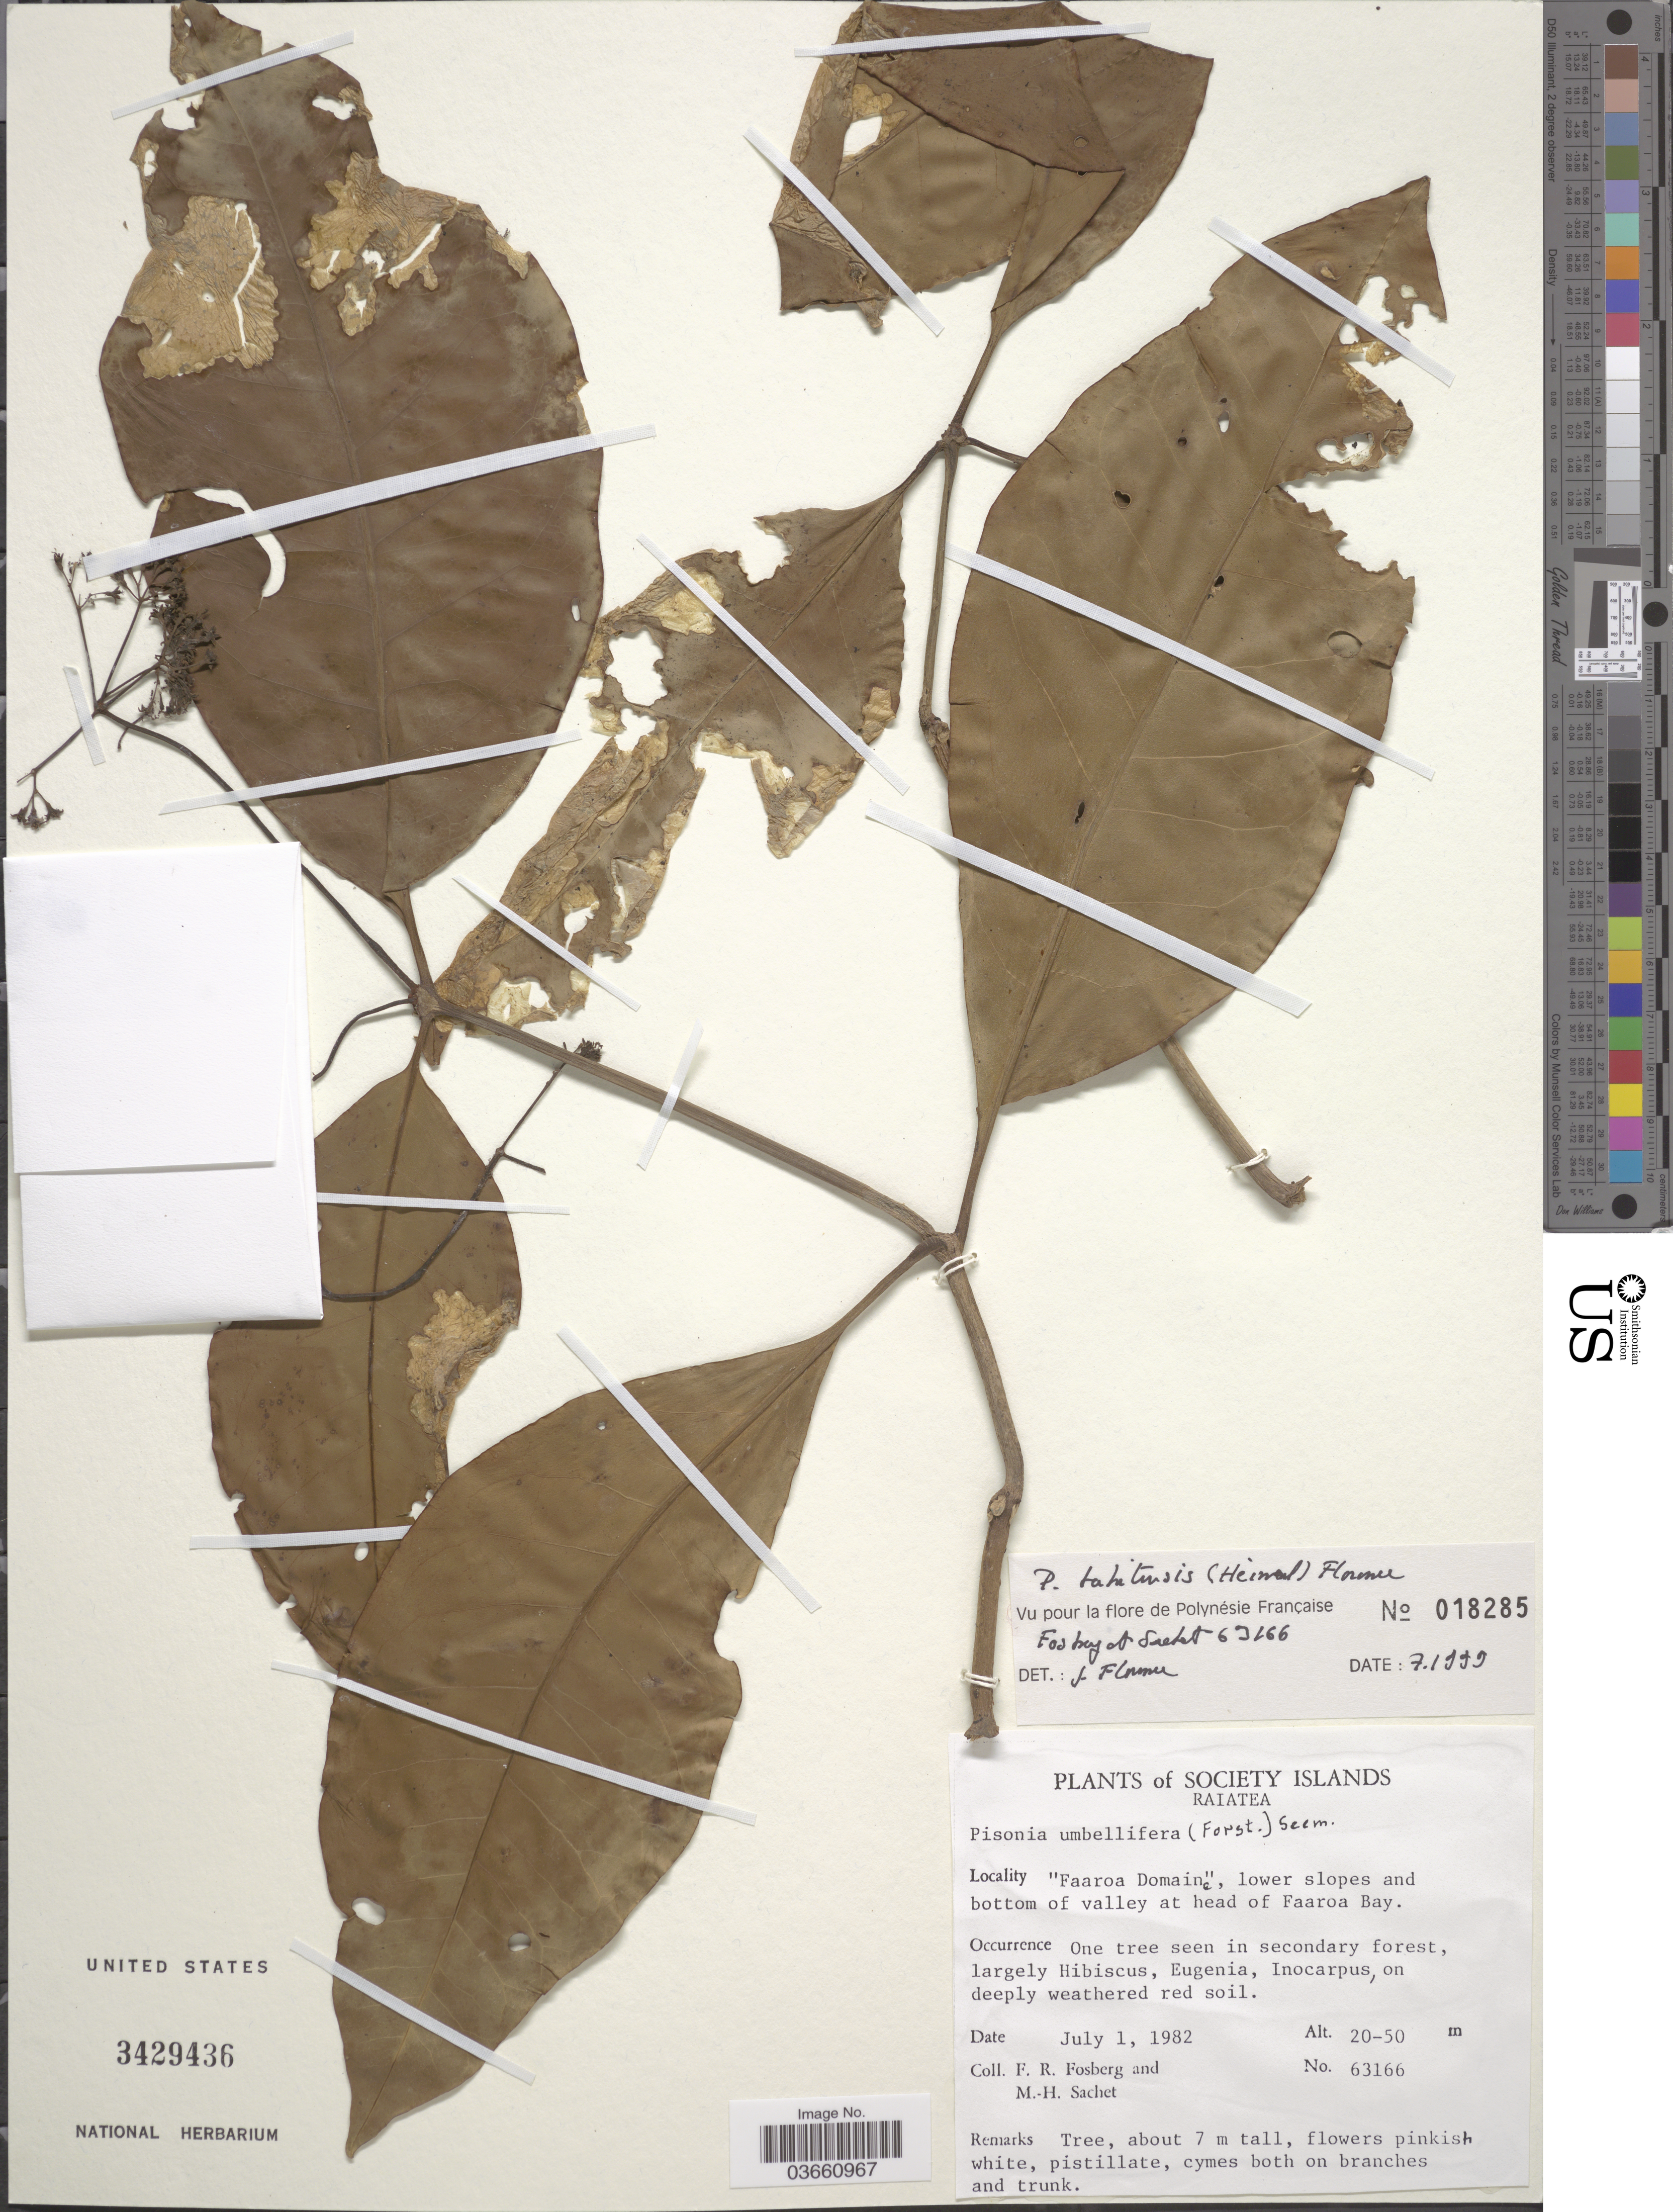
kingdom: Plantae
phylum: Tracheophyta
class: Magnoliopsida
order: Caryophyllales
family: Nyctaginaceae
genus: Ceodes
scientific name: Ceodes taitensis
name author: (Heimerl) Rossetto & Caraballo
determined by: Wagner, W. L., (BOT), Smithsonian Institution - National Museum of Natural History (UNITED STATES)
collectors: F. R. Fosberg & M.-H. Sachet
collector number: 63166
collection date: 1982-07-01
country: French Polynesia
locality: Society Islands. Raiatea. "Faaroa Domain", lower slopes and bottom of valley at head of Faaroa Bay.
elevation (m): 20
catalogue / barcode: US 3429436